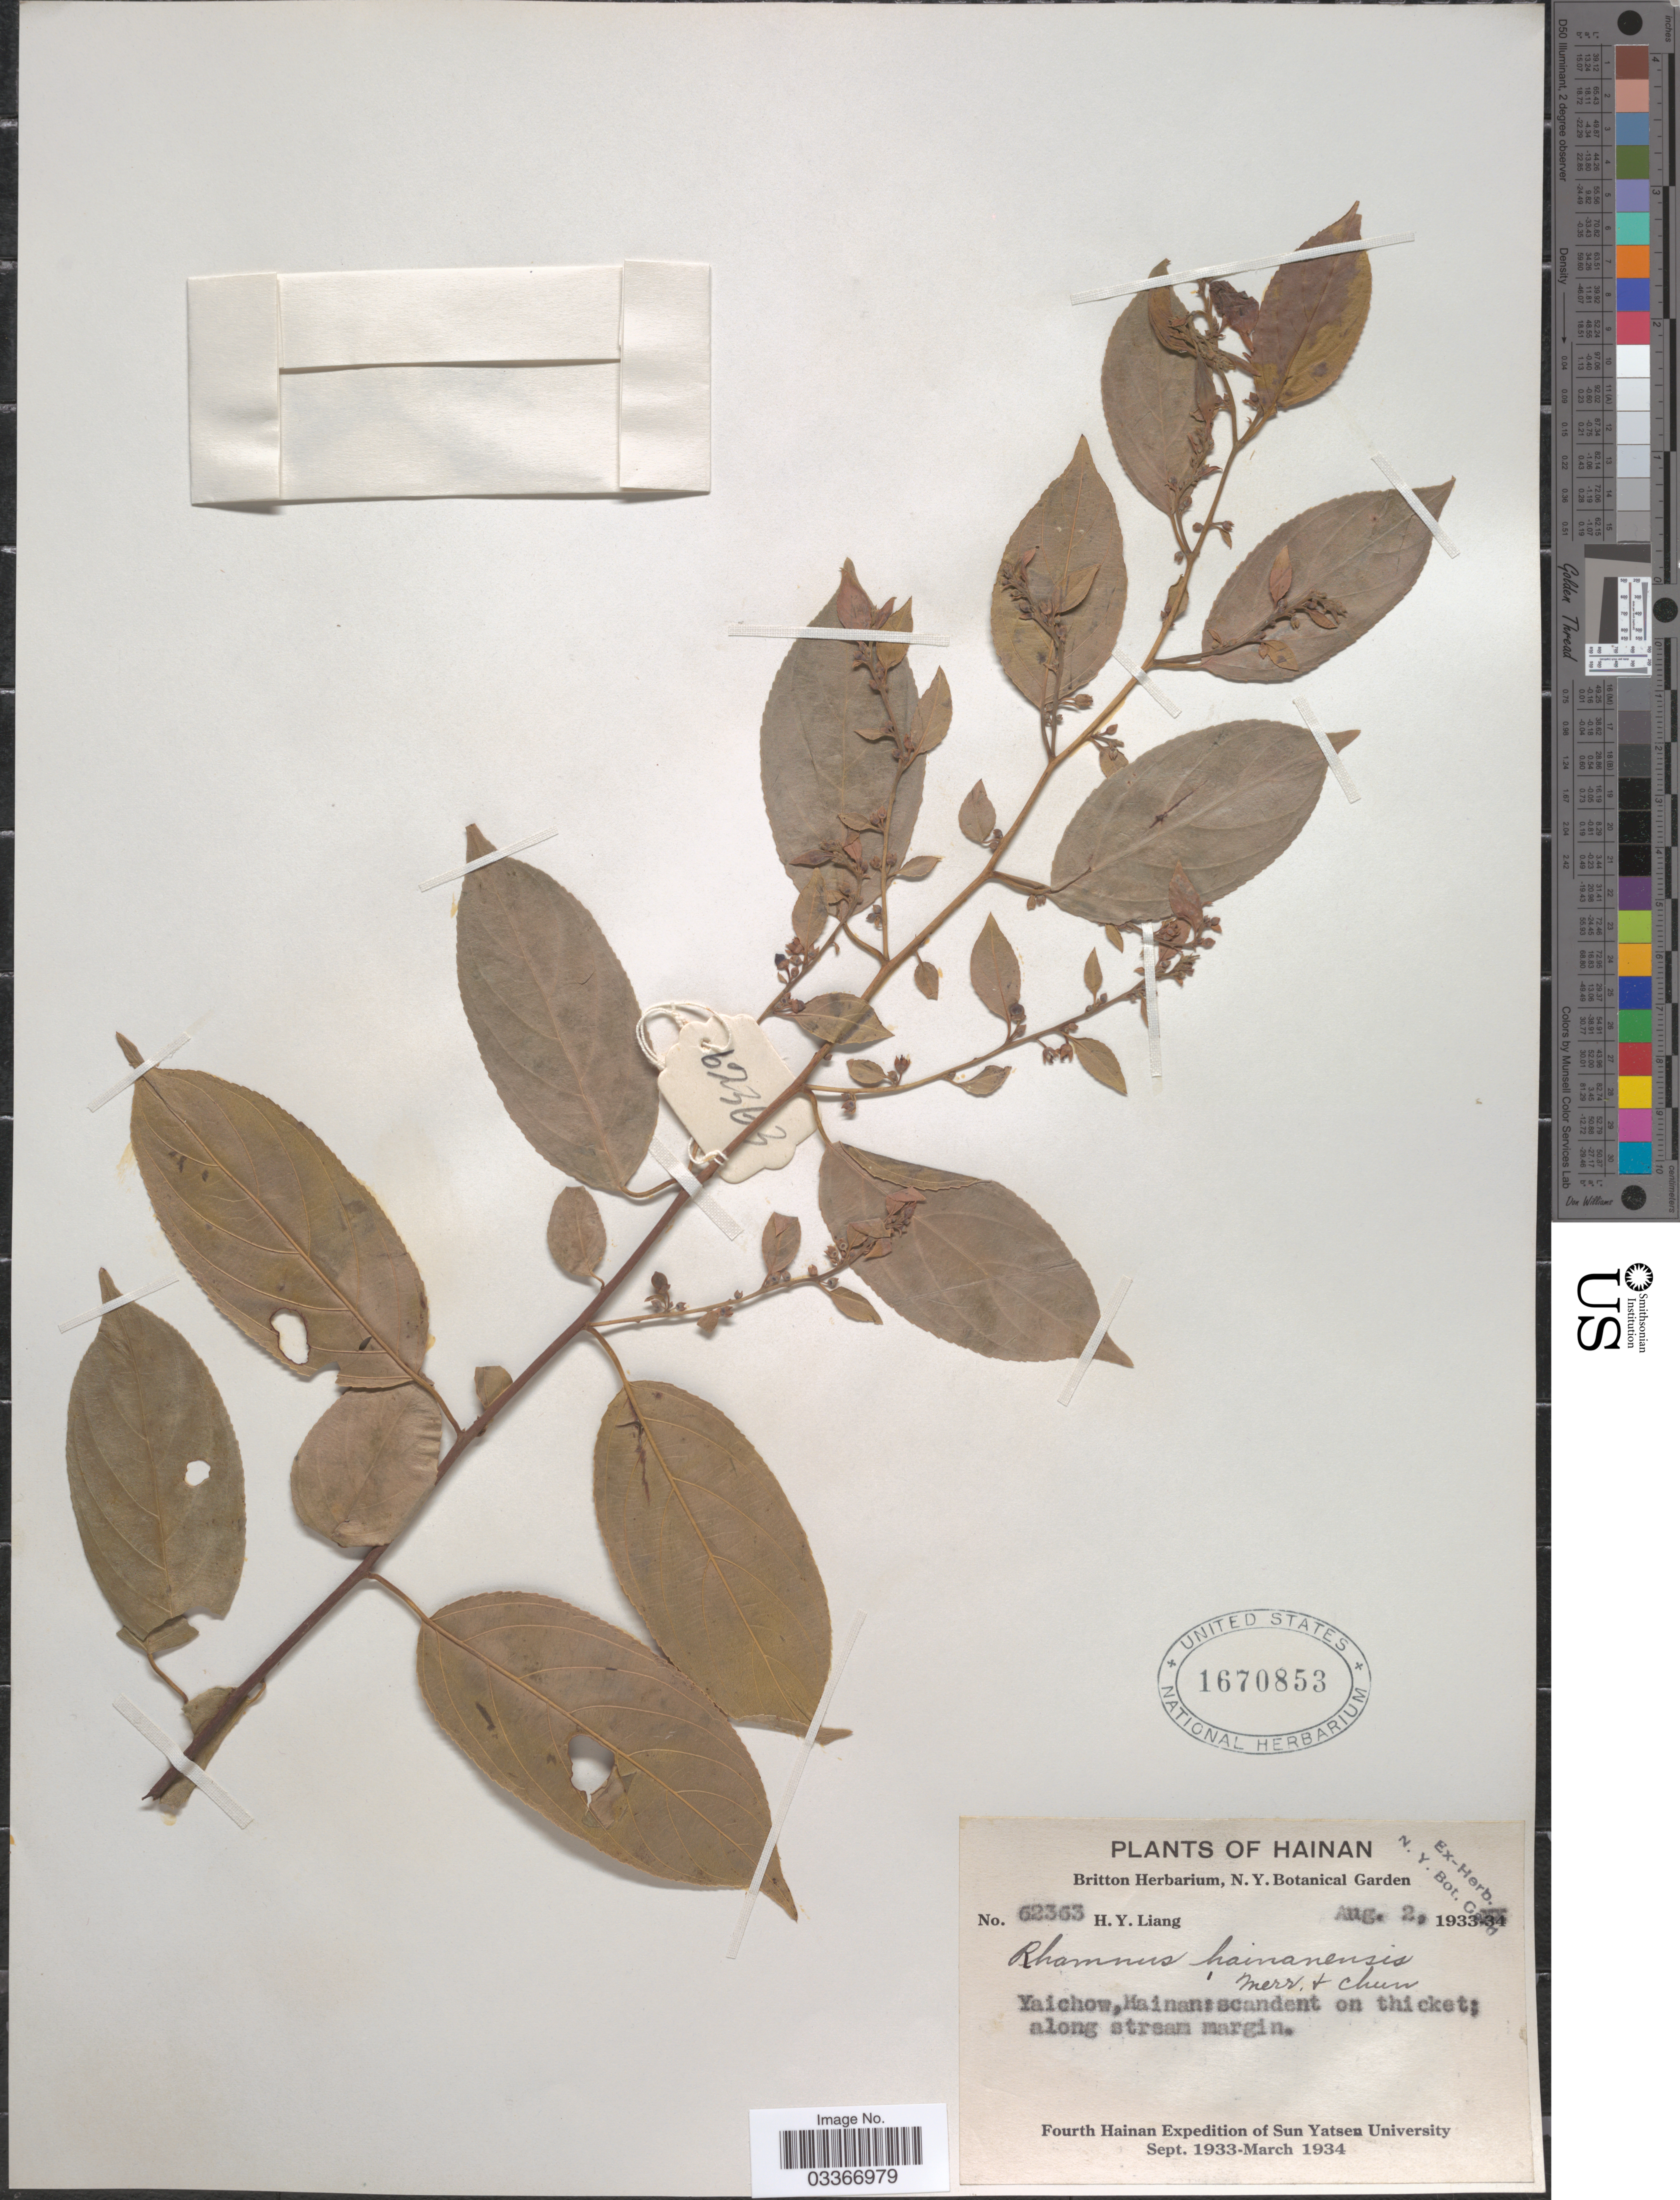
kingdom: Plantae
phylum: Tracheophyta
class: Magnoliopsida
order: Rosales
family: Rhamnaceae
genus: Rhamnus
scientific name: Rhamnus hainanensis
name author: Merr. & Chun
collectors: H. Y. Liang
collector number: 62363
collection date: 1933-08-02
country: China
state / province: Hainan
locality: Yaichow.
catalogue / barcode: US 1670853